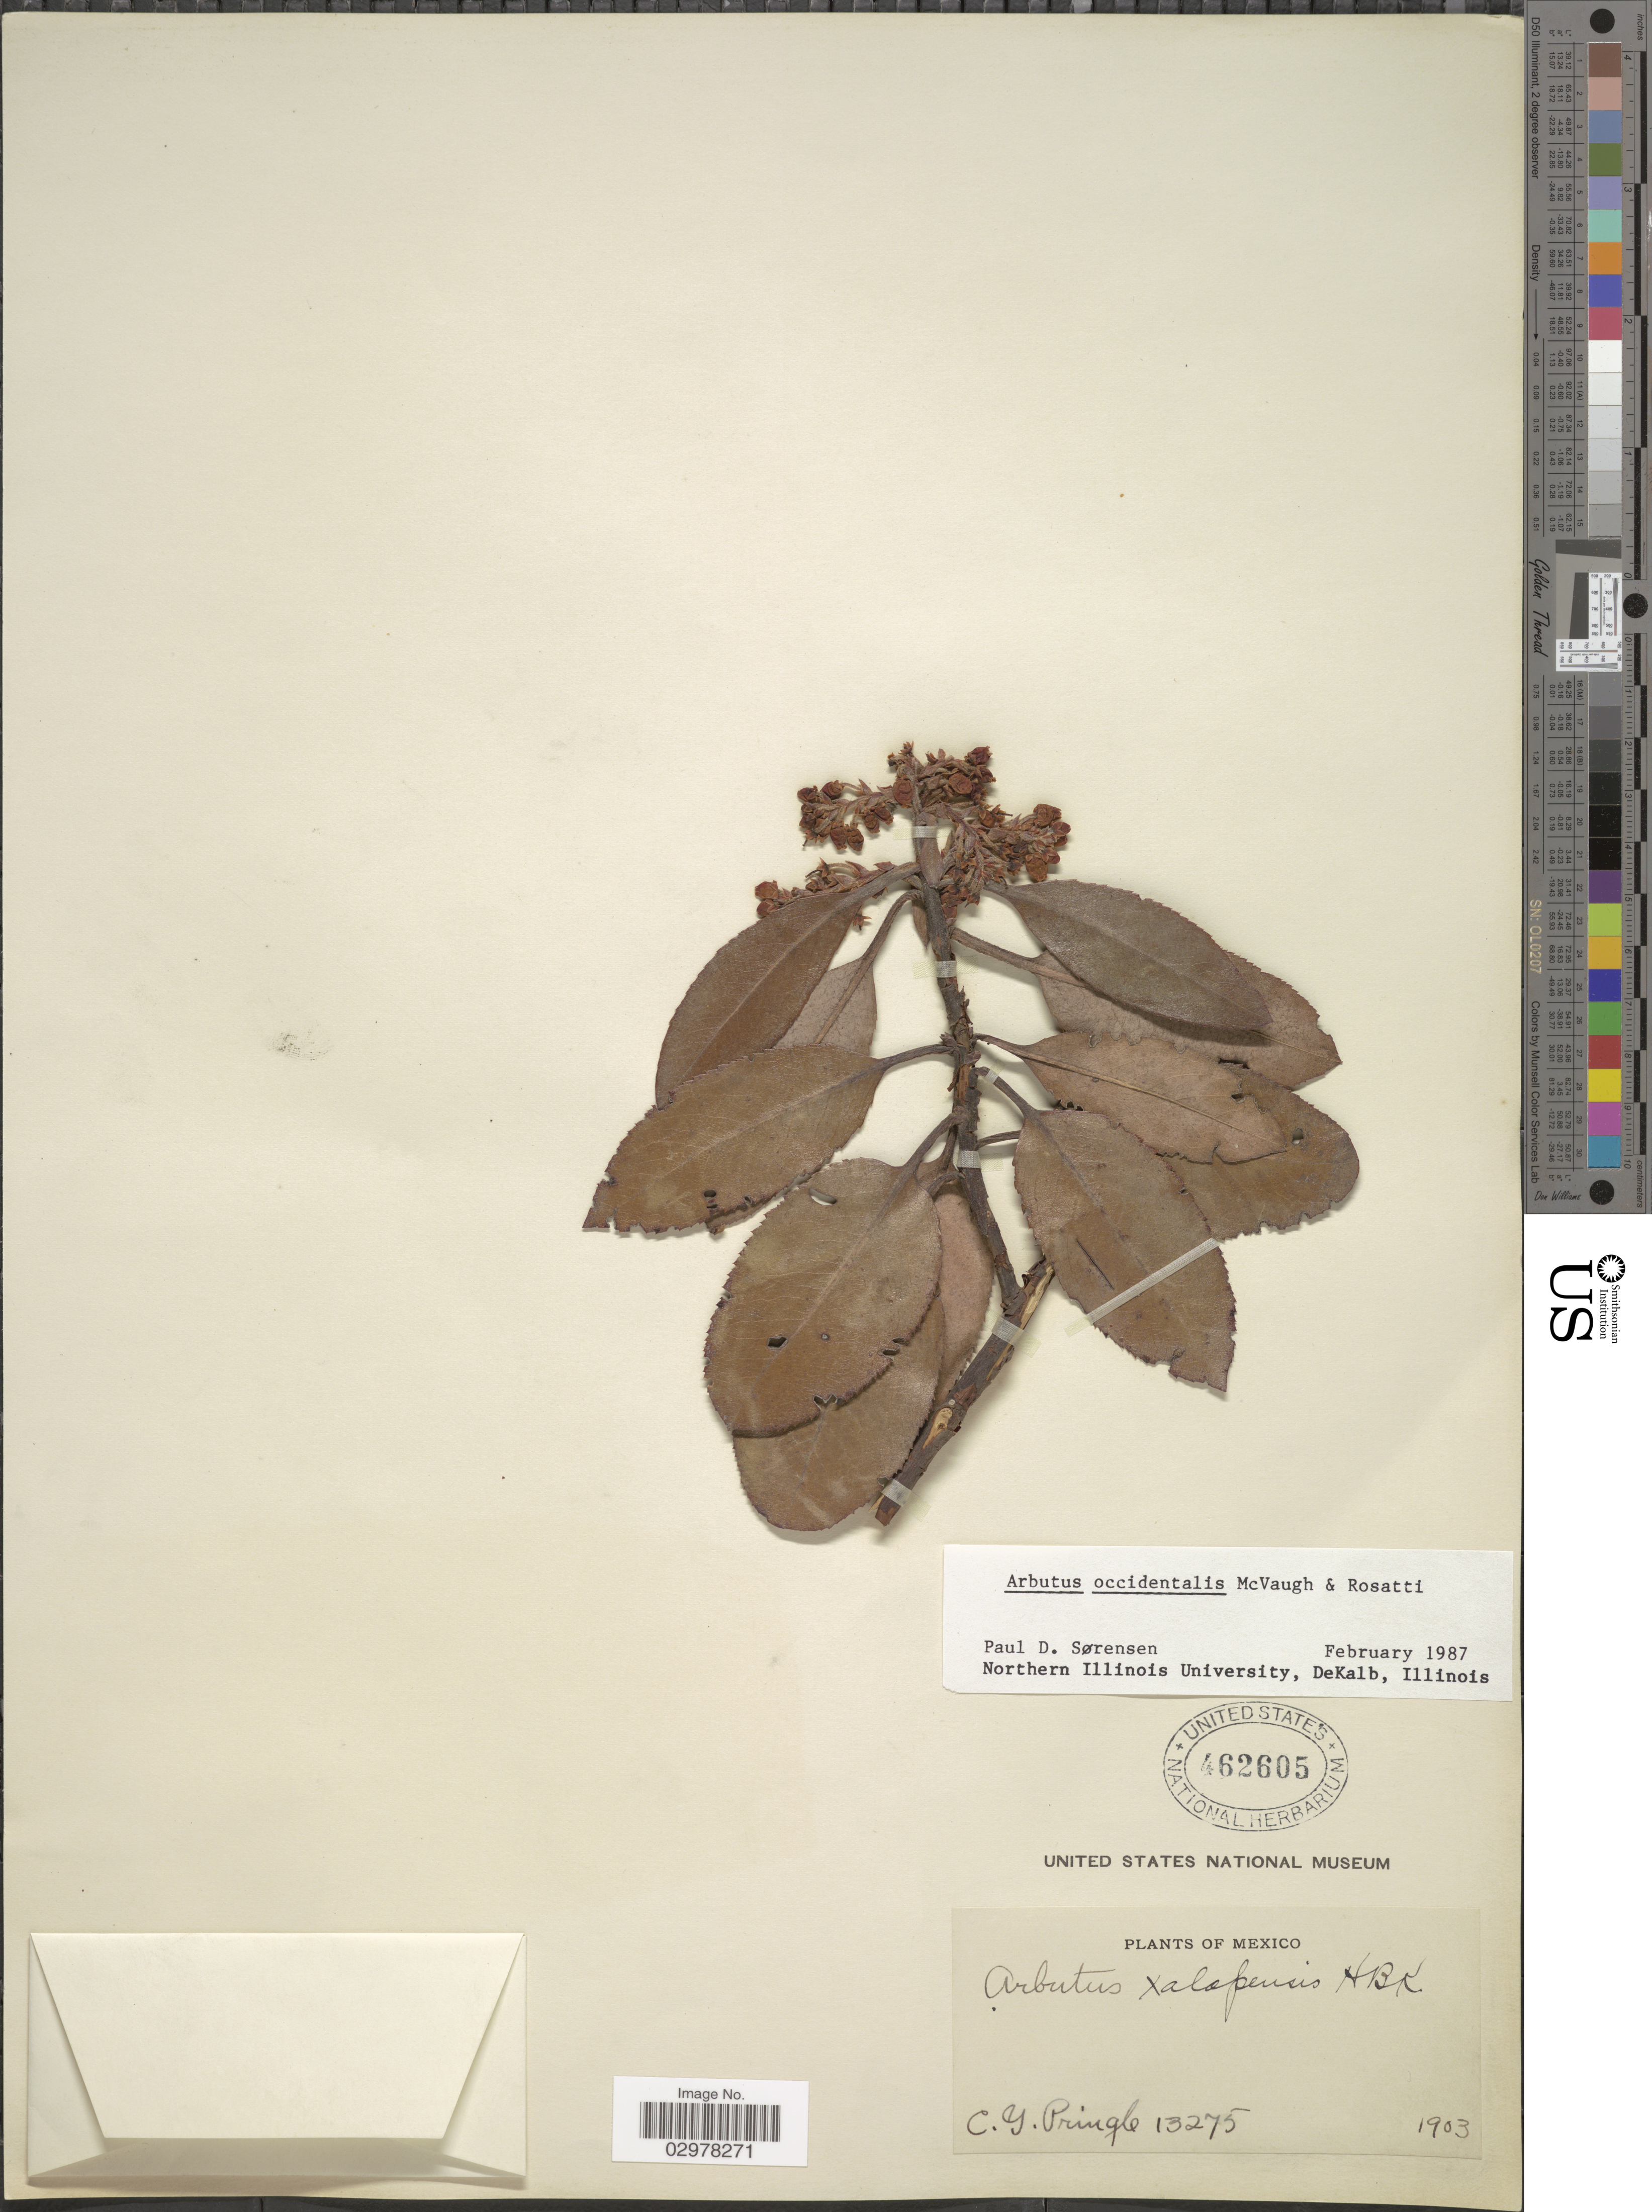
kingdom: Plantae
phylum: Tracheophyta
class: Magnoliopsida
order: Ericales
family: Ericaceae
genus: Arbutus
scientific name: Arbutus occidentalis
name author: McVaugh & Rosatti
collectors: C. G. Pringle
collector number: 13275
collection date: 1903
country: Mexico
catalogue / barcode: US 462605